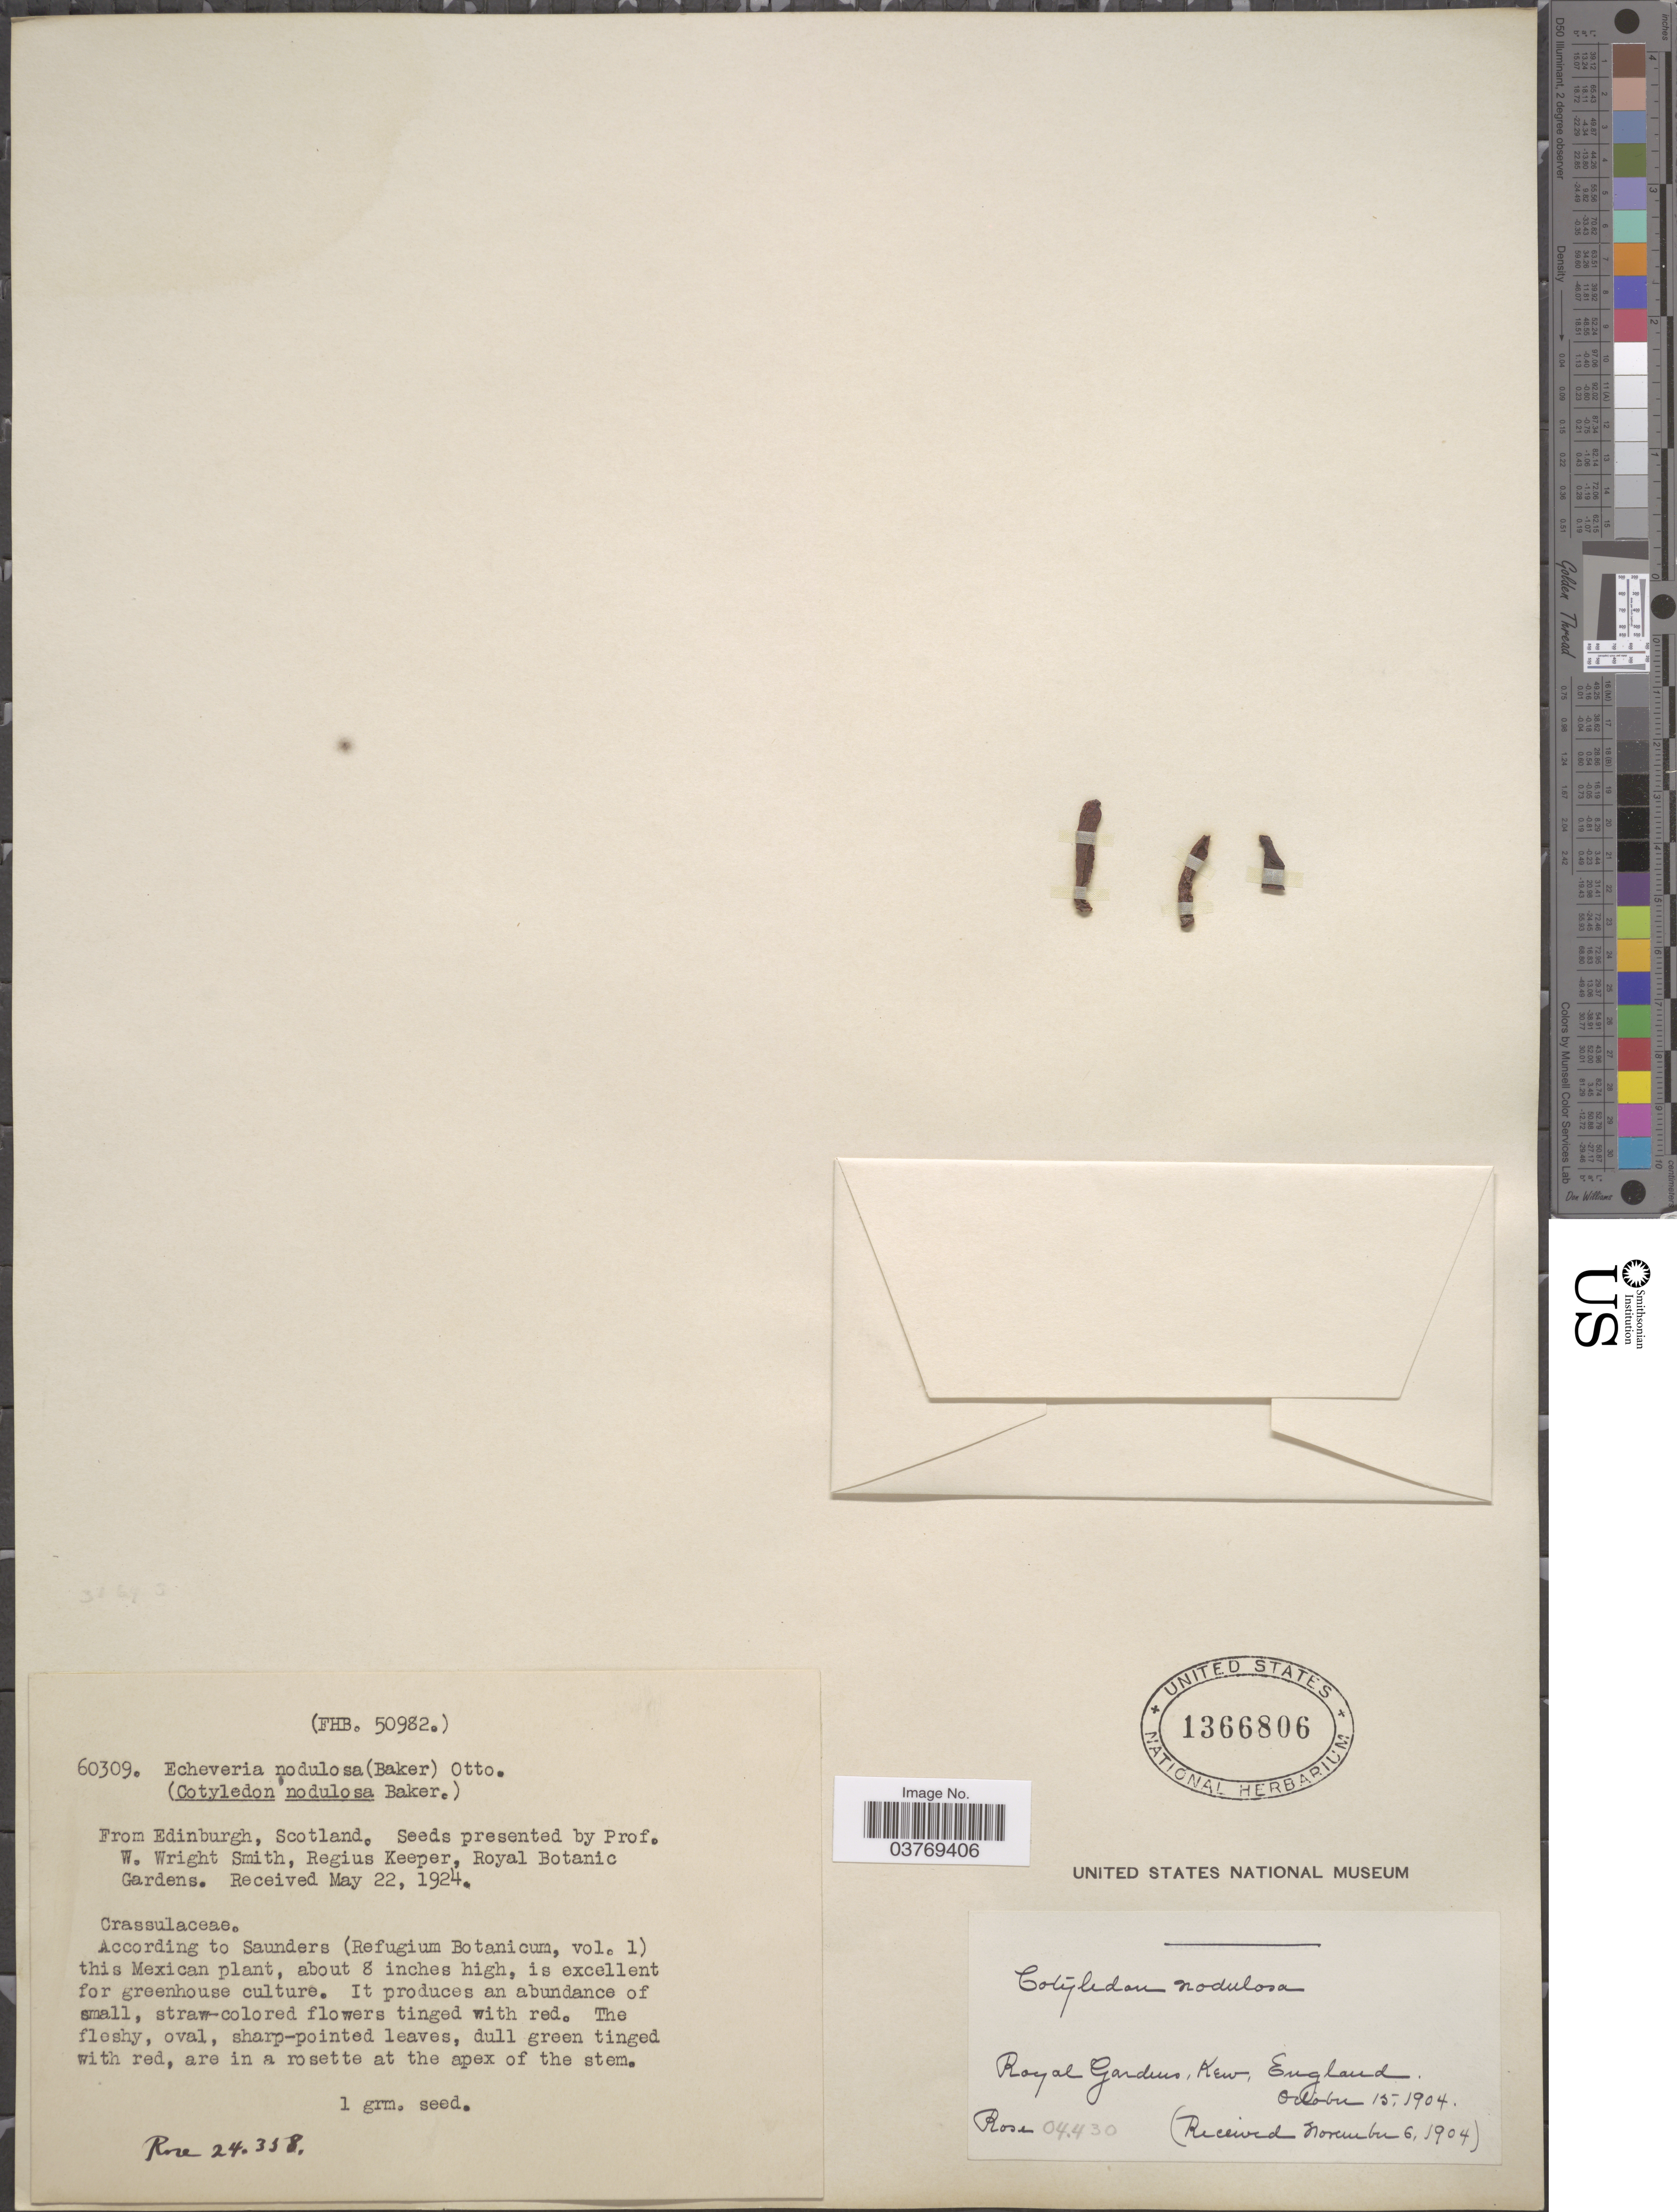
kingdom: Plantae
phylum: Tracheophyta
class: Magnoliopsida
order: Saxifragales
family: Crassulaceae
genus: Cotyledon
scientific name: Cotyledon nodulosa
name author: Baker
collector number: Rose04430?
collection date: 1904-10-15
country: United Kingdom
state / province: England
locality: Royal Gardens, Kew.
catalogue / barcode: US 1366806